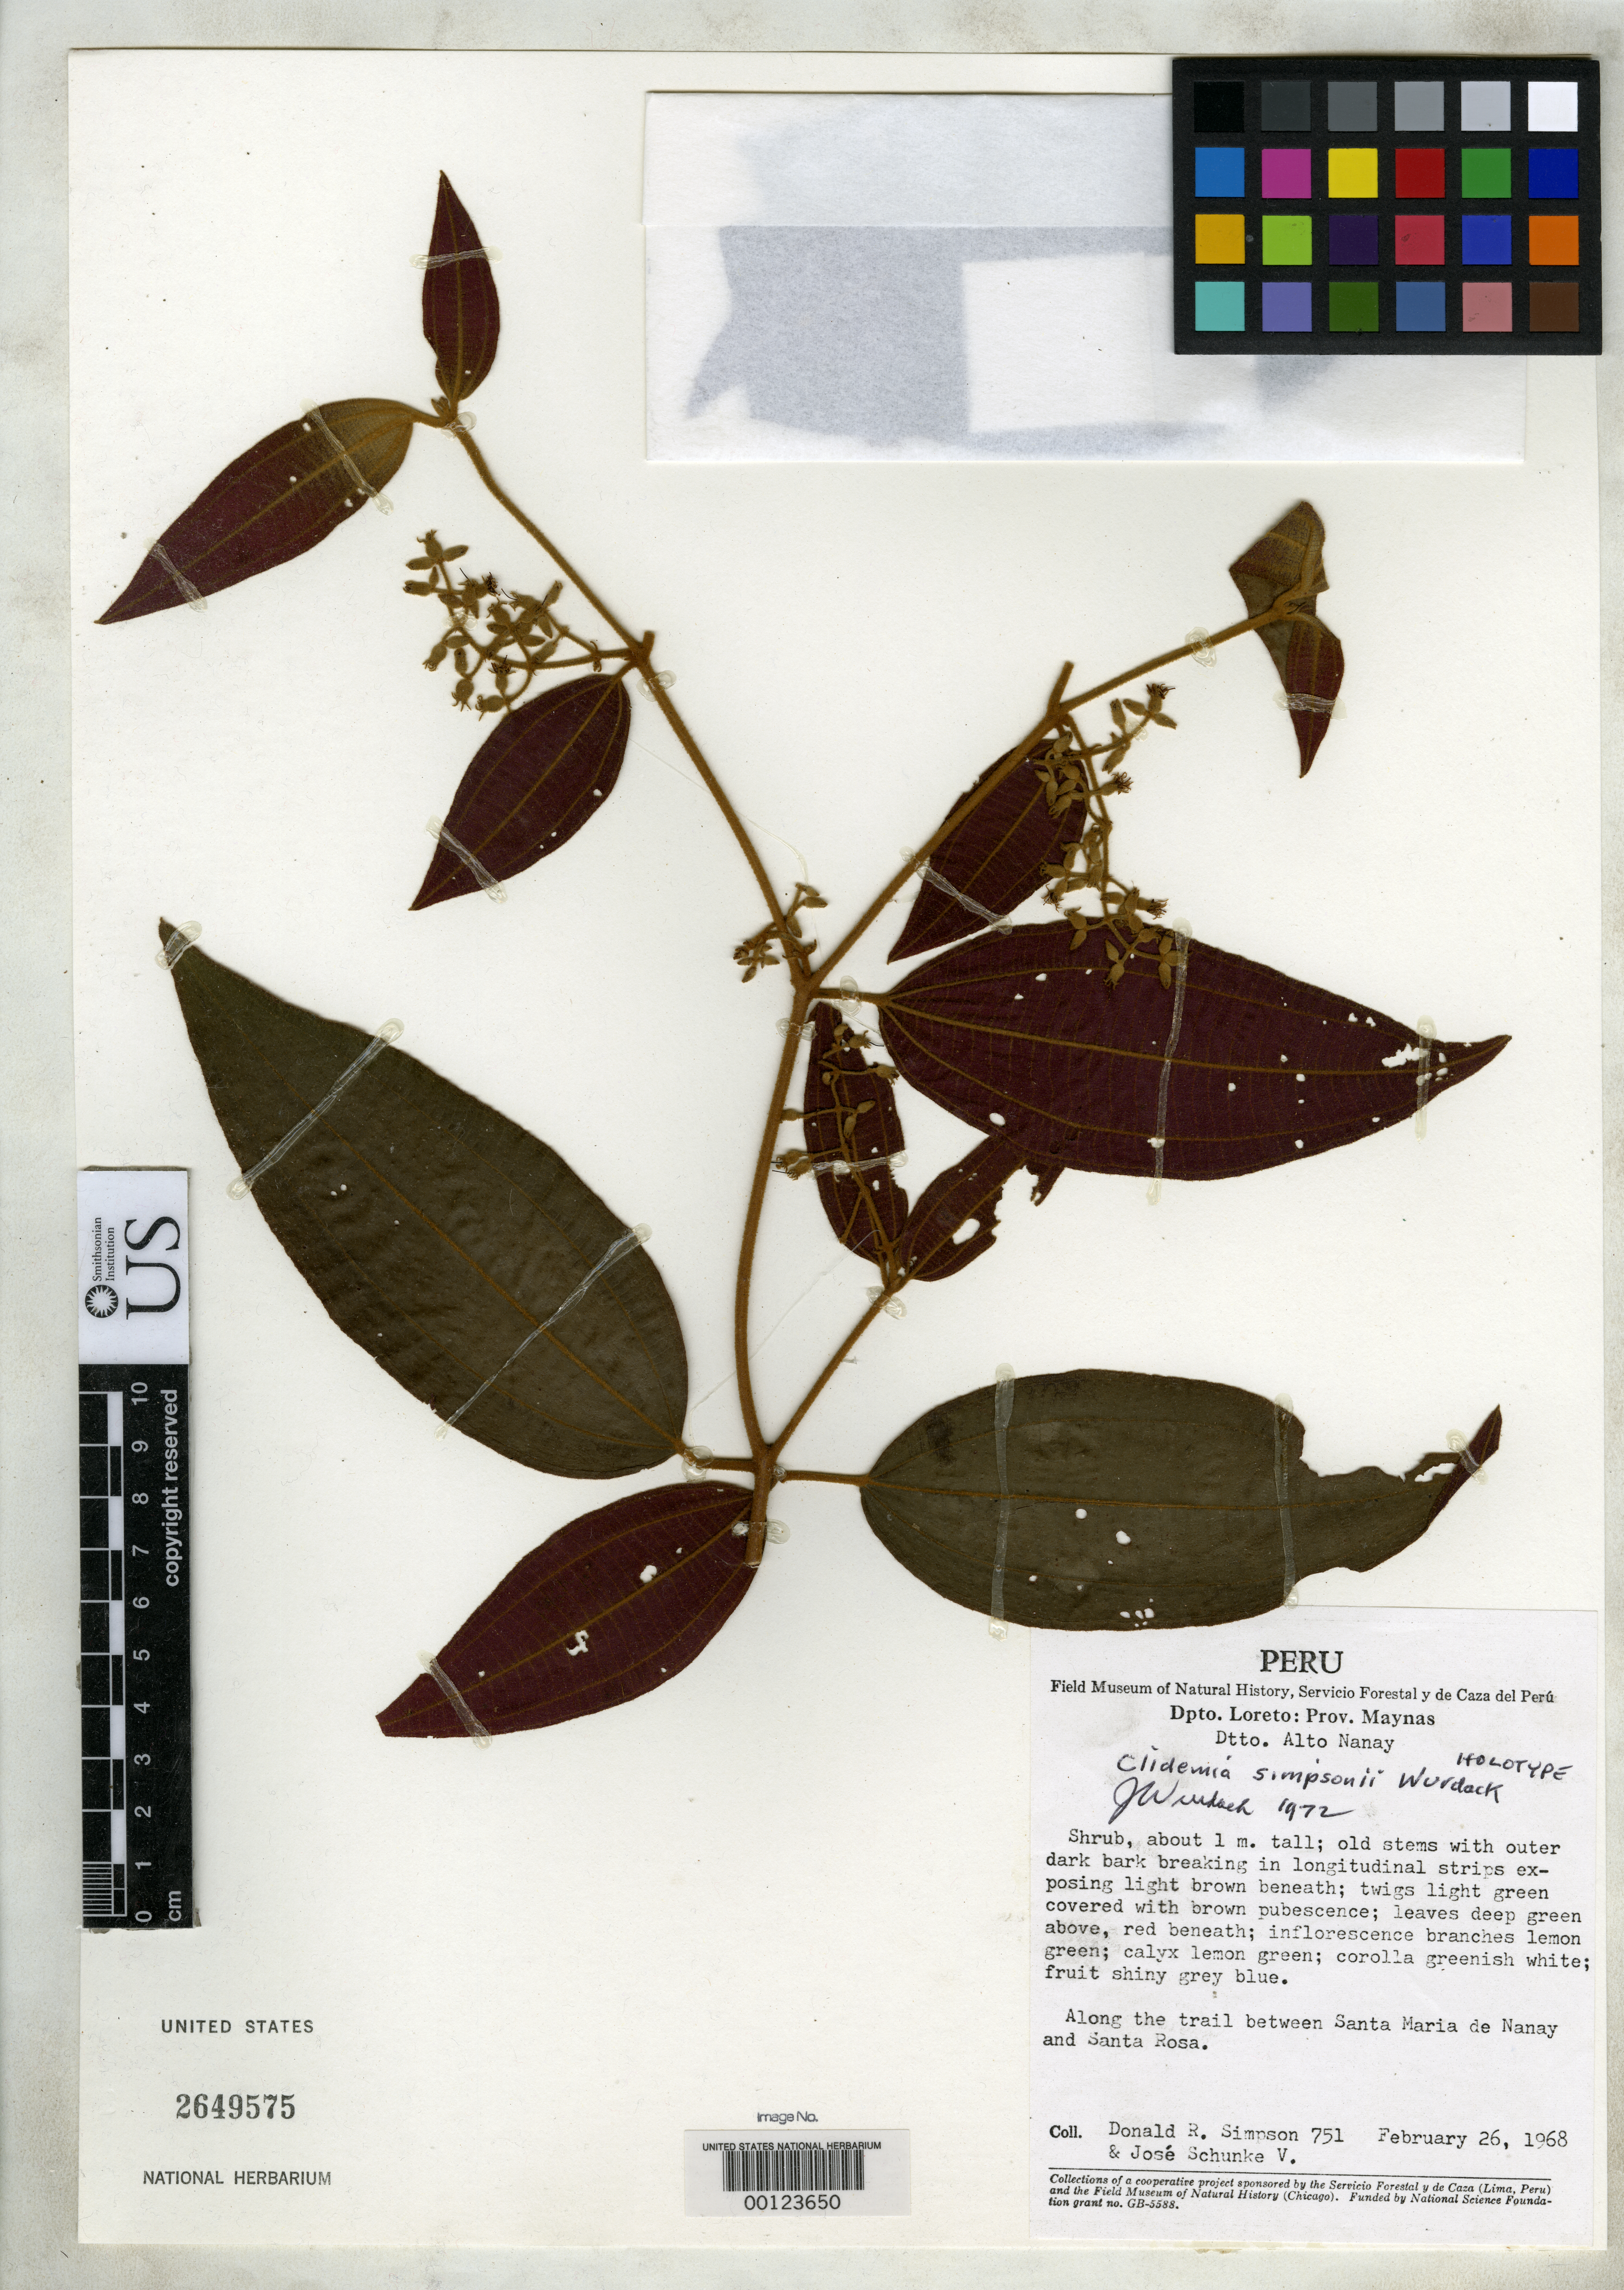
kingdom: Plantae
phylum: Tracheophyta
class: Magnoliopsida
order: Myrtales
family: Melastomataceae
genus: Clidemia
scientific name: Clidemia simpsonii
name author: Wurdack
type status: Holotype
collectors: D. R. Simpson & J. Schunke Vigo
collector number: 751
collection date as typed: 26 Feb 1968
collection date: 1968-02-26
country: Peru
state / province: Loreto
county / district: Maynas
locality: Between Santa Maria de Nanay and Santa Rosa.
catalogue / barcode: US 2649575